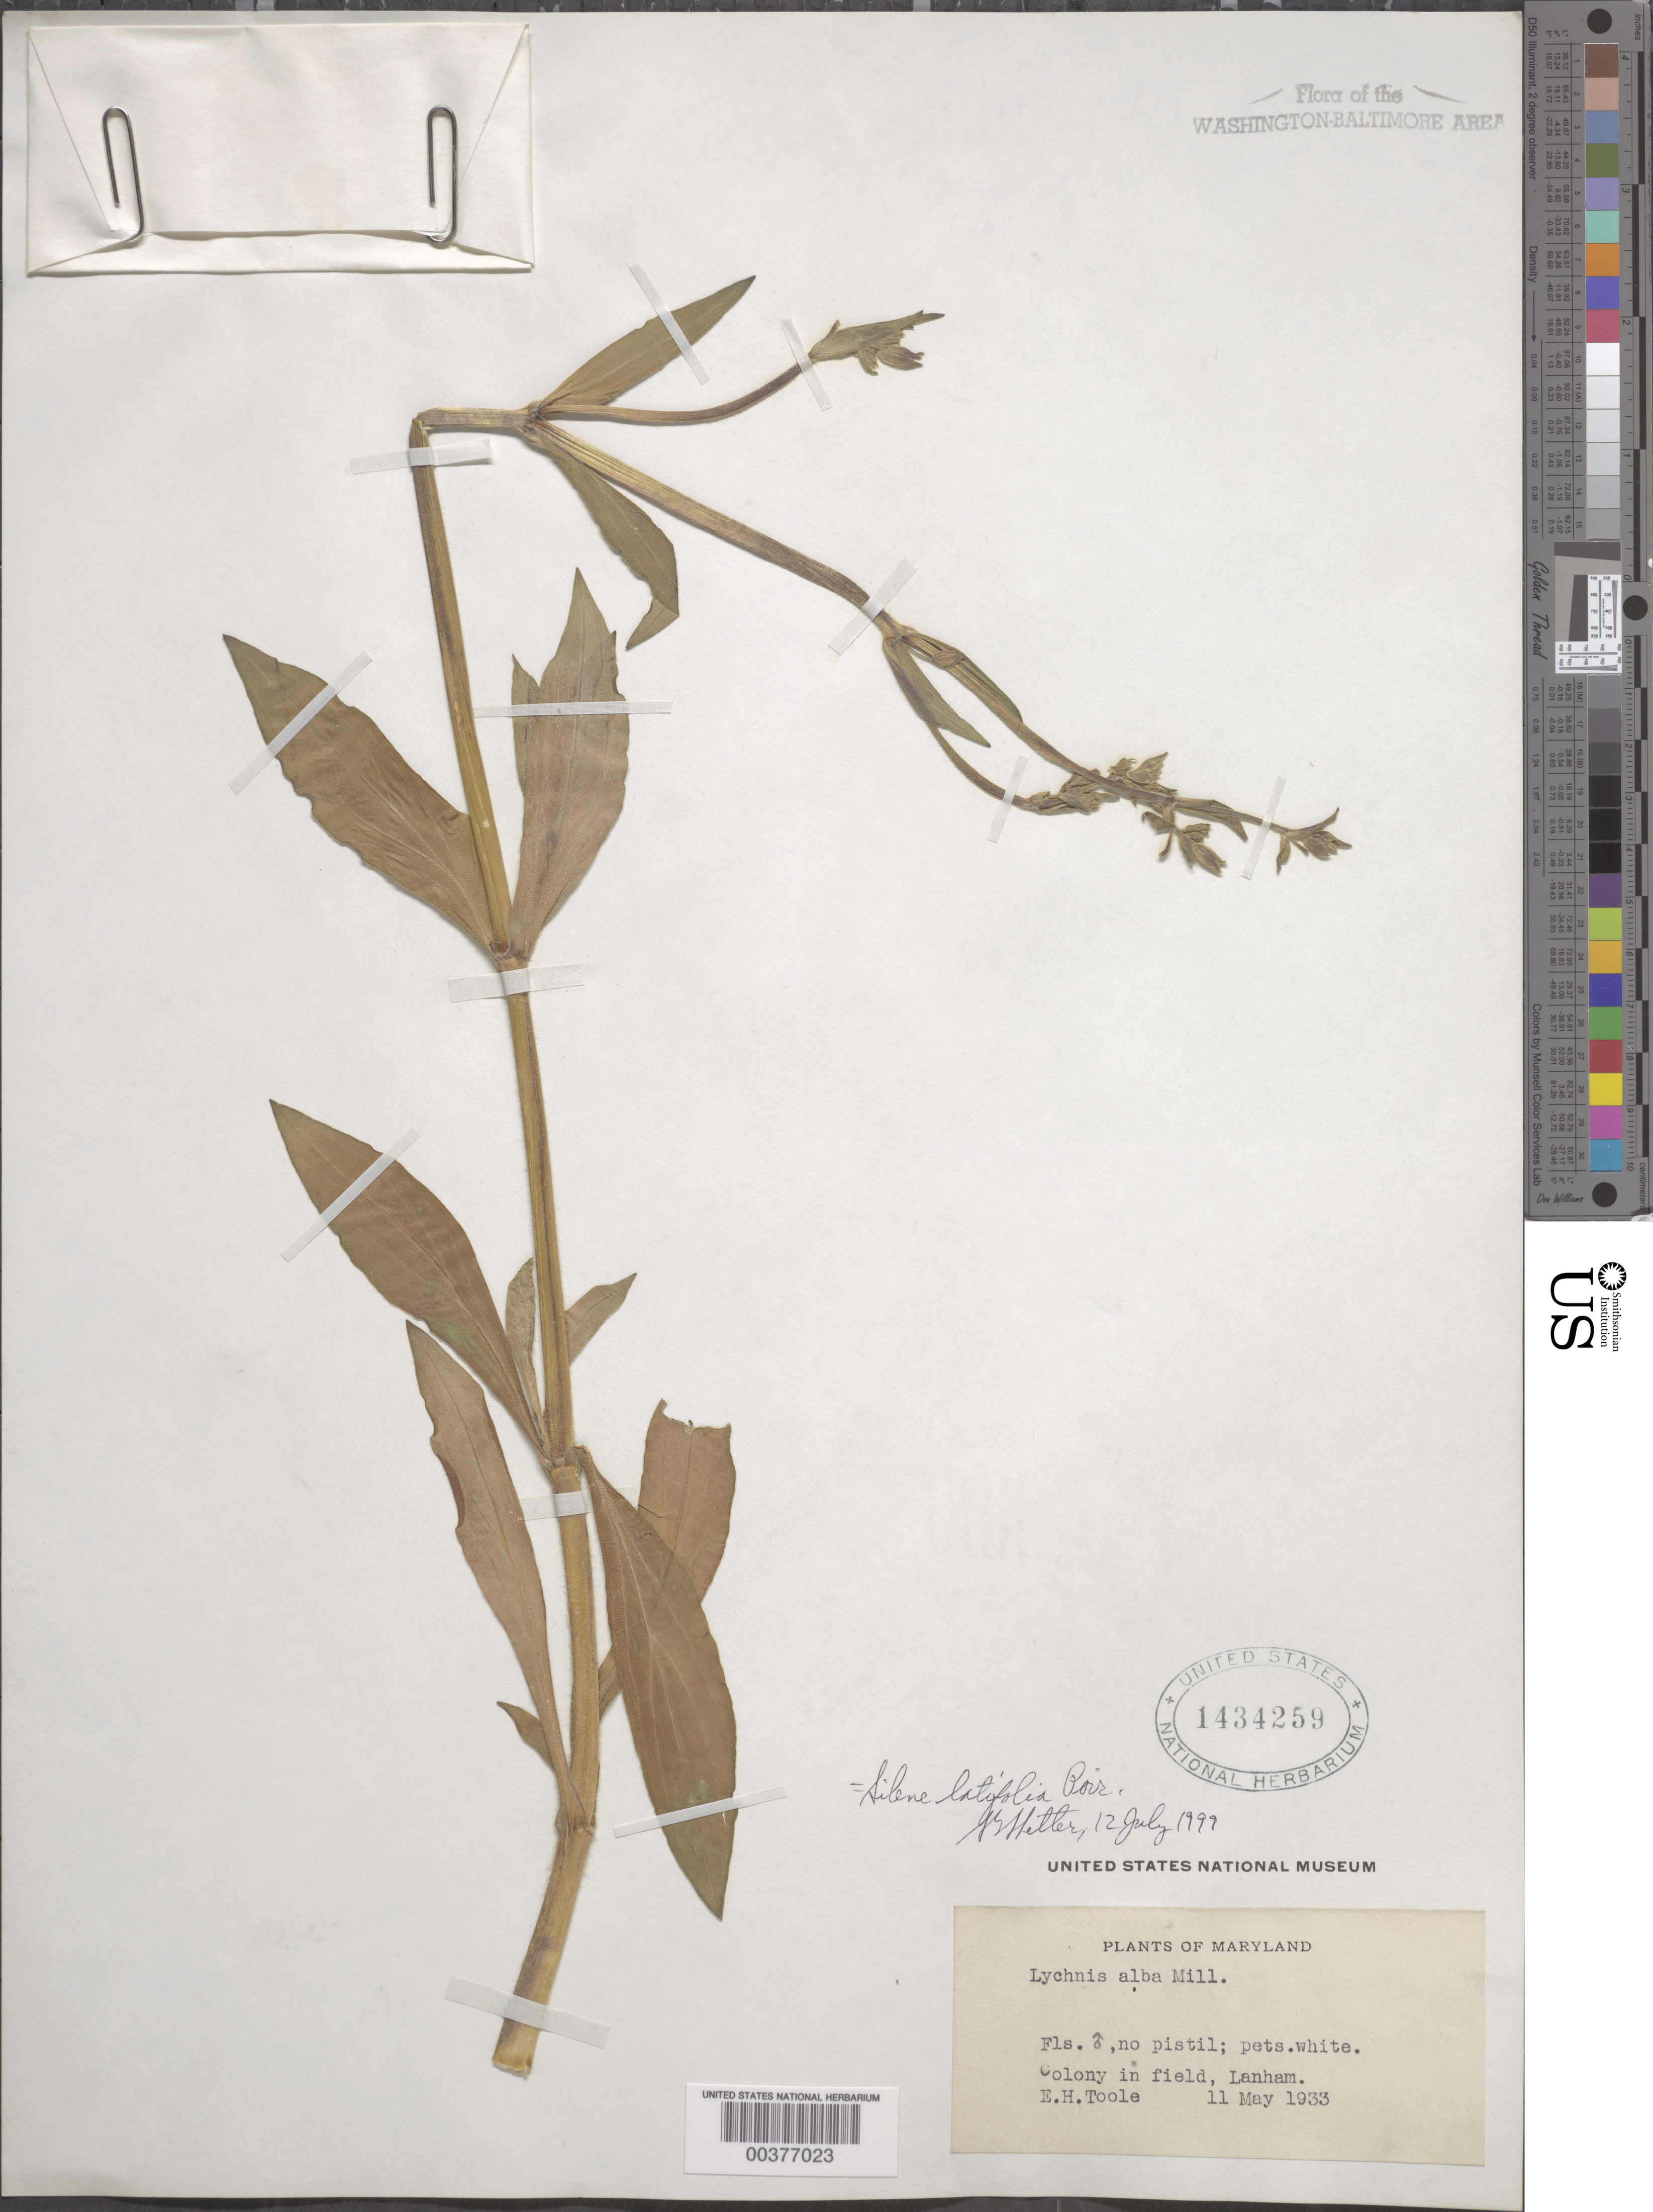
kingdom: Plantae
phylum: Tracheophyta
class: Magnoliopsida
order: Caryophyllales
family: Caryophyllaceae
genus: Silene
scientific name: Silene latifolia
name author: Poir.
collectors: E. Toole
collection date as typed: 11 May 1933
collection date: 1933-05-11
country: United States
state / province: Maryland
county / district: Prince George's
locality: Lanham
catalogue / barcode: US 1434259